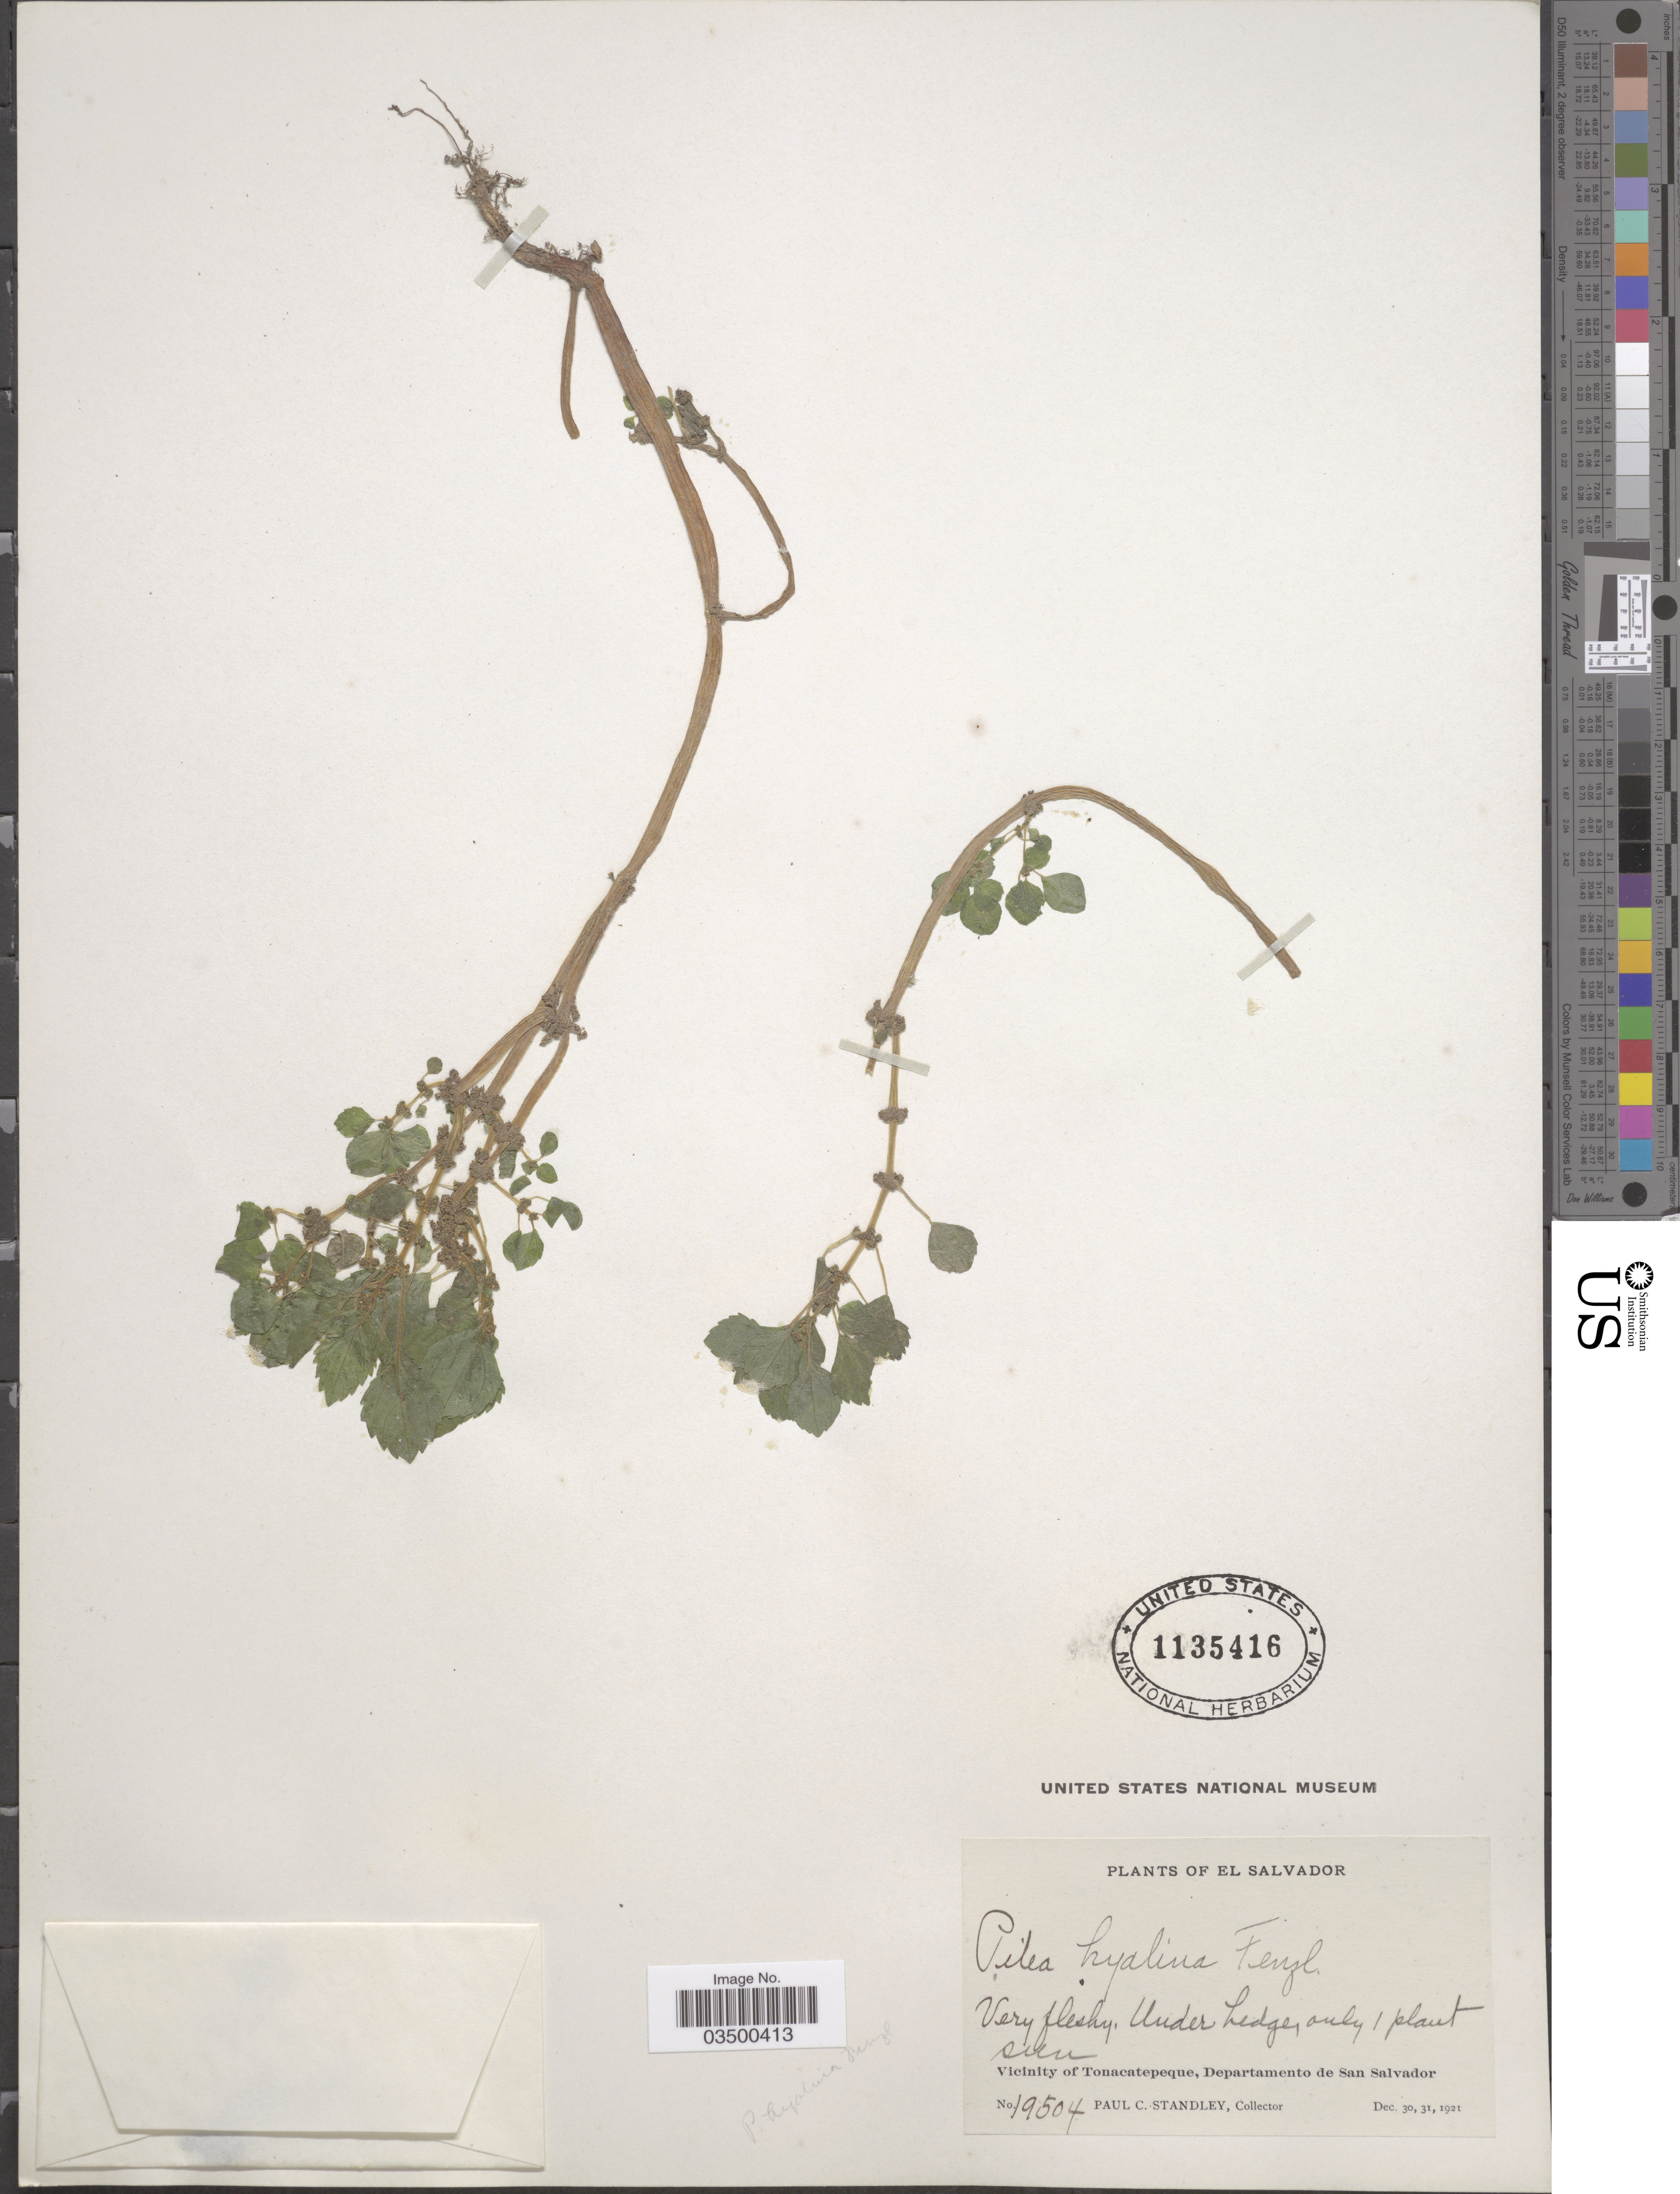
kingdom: Plantae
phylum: Tracheophyta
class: Magnoliopsida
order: Rosales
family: Urticaceae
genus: Pilea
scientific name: Pilea hyalina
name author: Fenzl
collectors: P. C. Standley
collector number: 19504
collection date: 1921-12-30/1921-12-31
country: El Salvador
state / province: San Salvador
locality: Vicinity of Tonacatepeque, Departamento de San Salvador.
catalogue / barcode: US 1135416